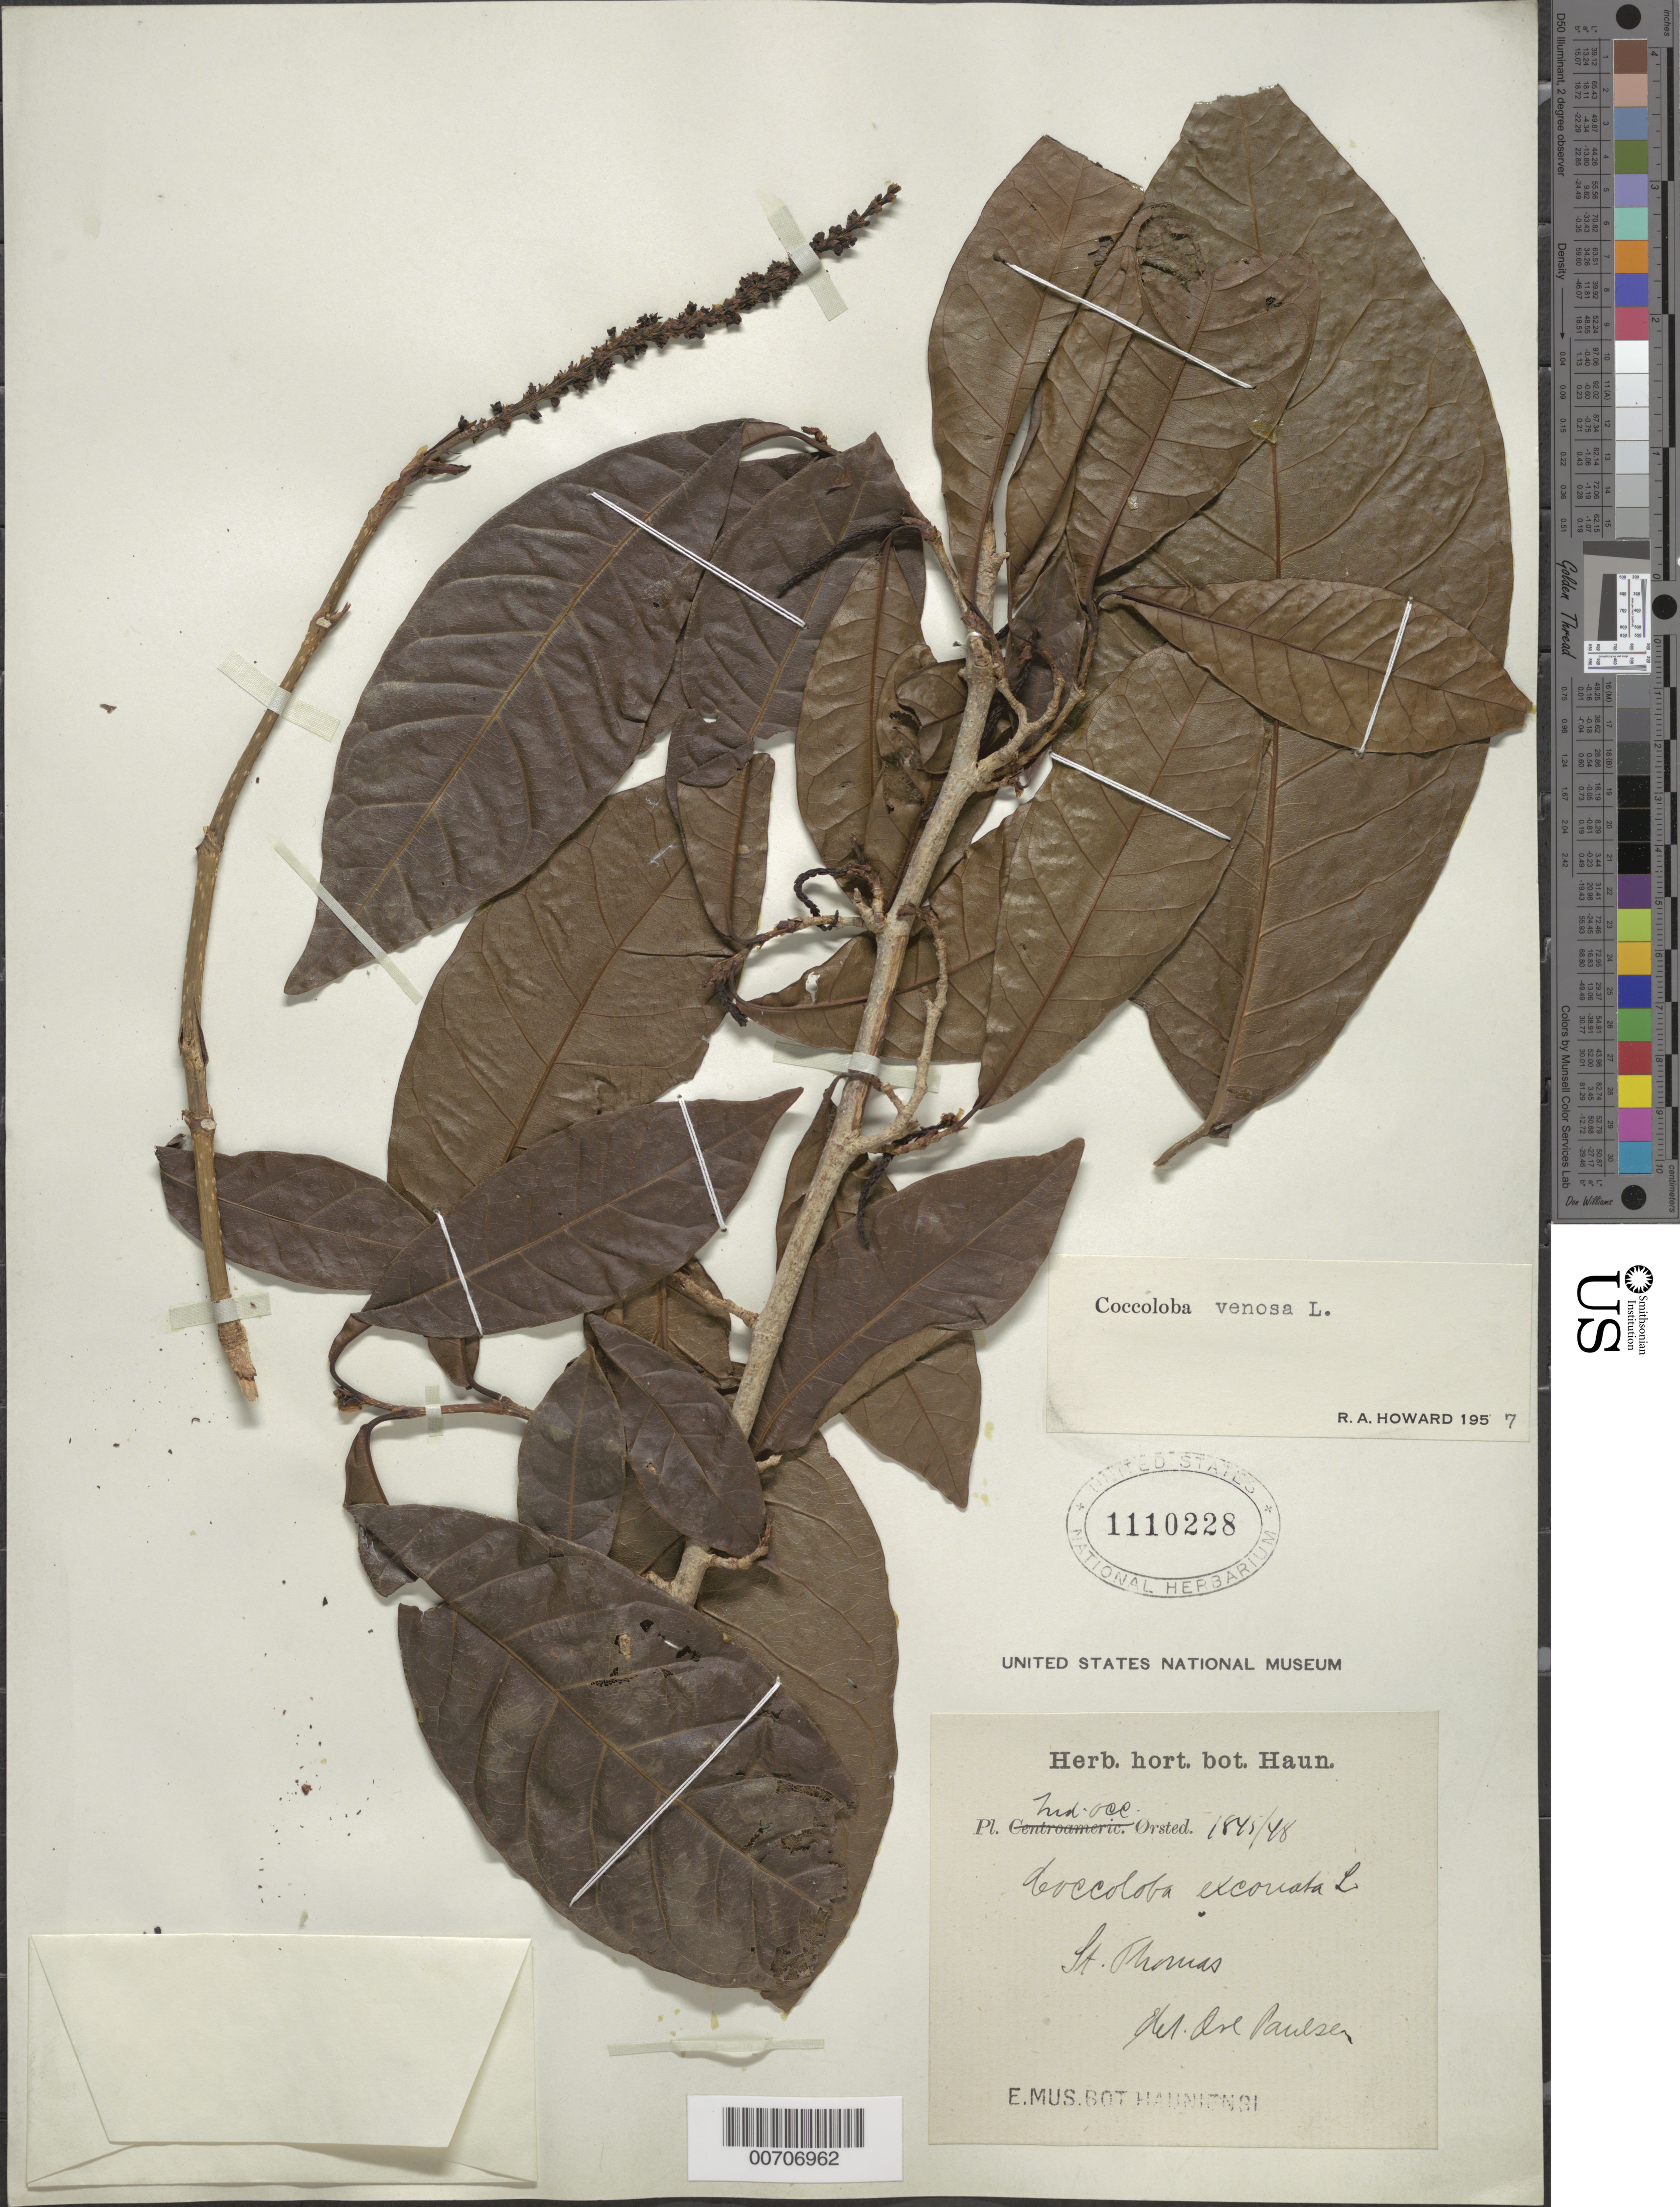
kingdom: Plantae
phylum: Tracheophyta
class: Magnoliopsida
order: Caryophyllales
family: Polygonaceae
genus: Coccoloba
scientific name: Coccoloba venosa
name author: L.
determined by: Howard, R. A.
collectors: A. S. Oersted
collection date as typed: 1845 to -- --- 1848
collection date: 1845/1848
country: U.S. Virgin Islands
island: St. Thomas Island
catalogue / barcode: US 1110228